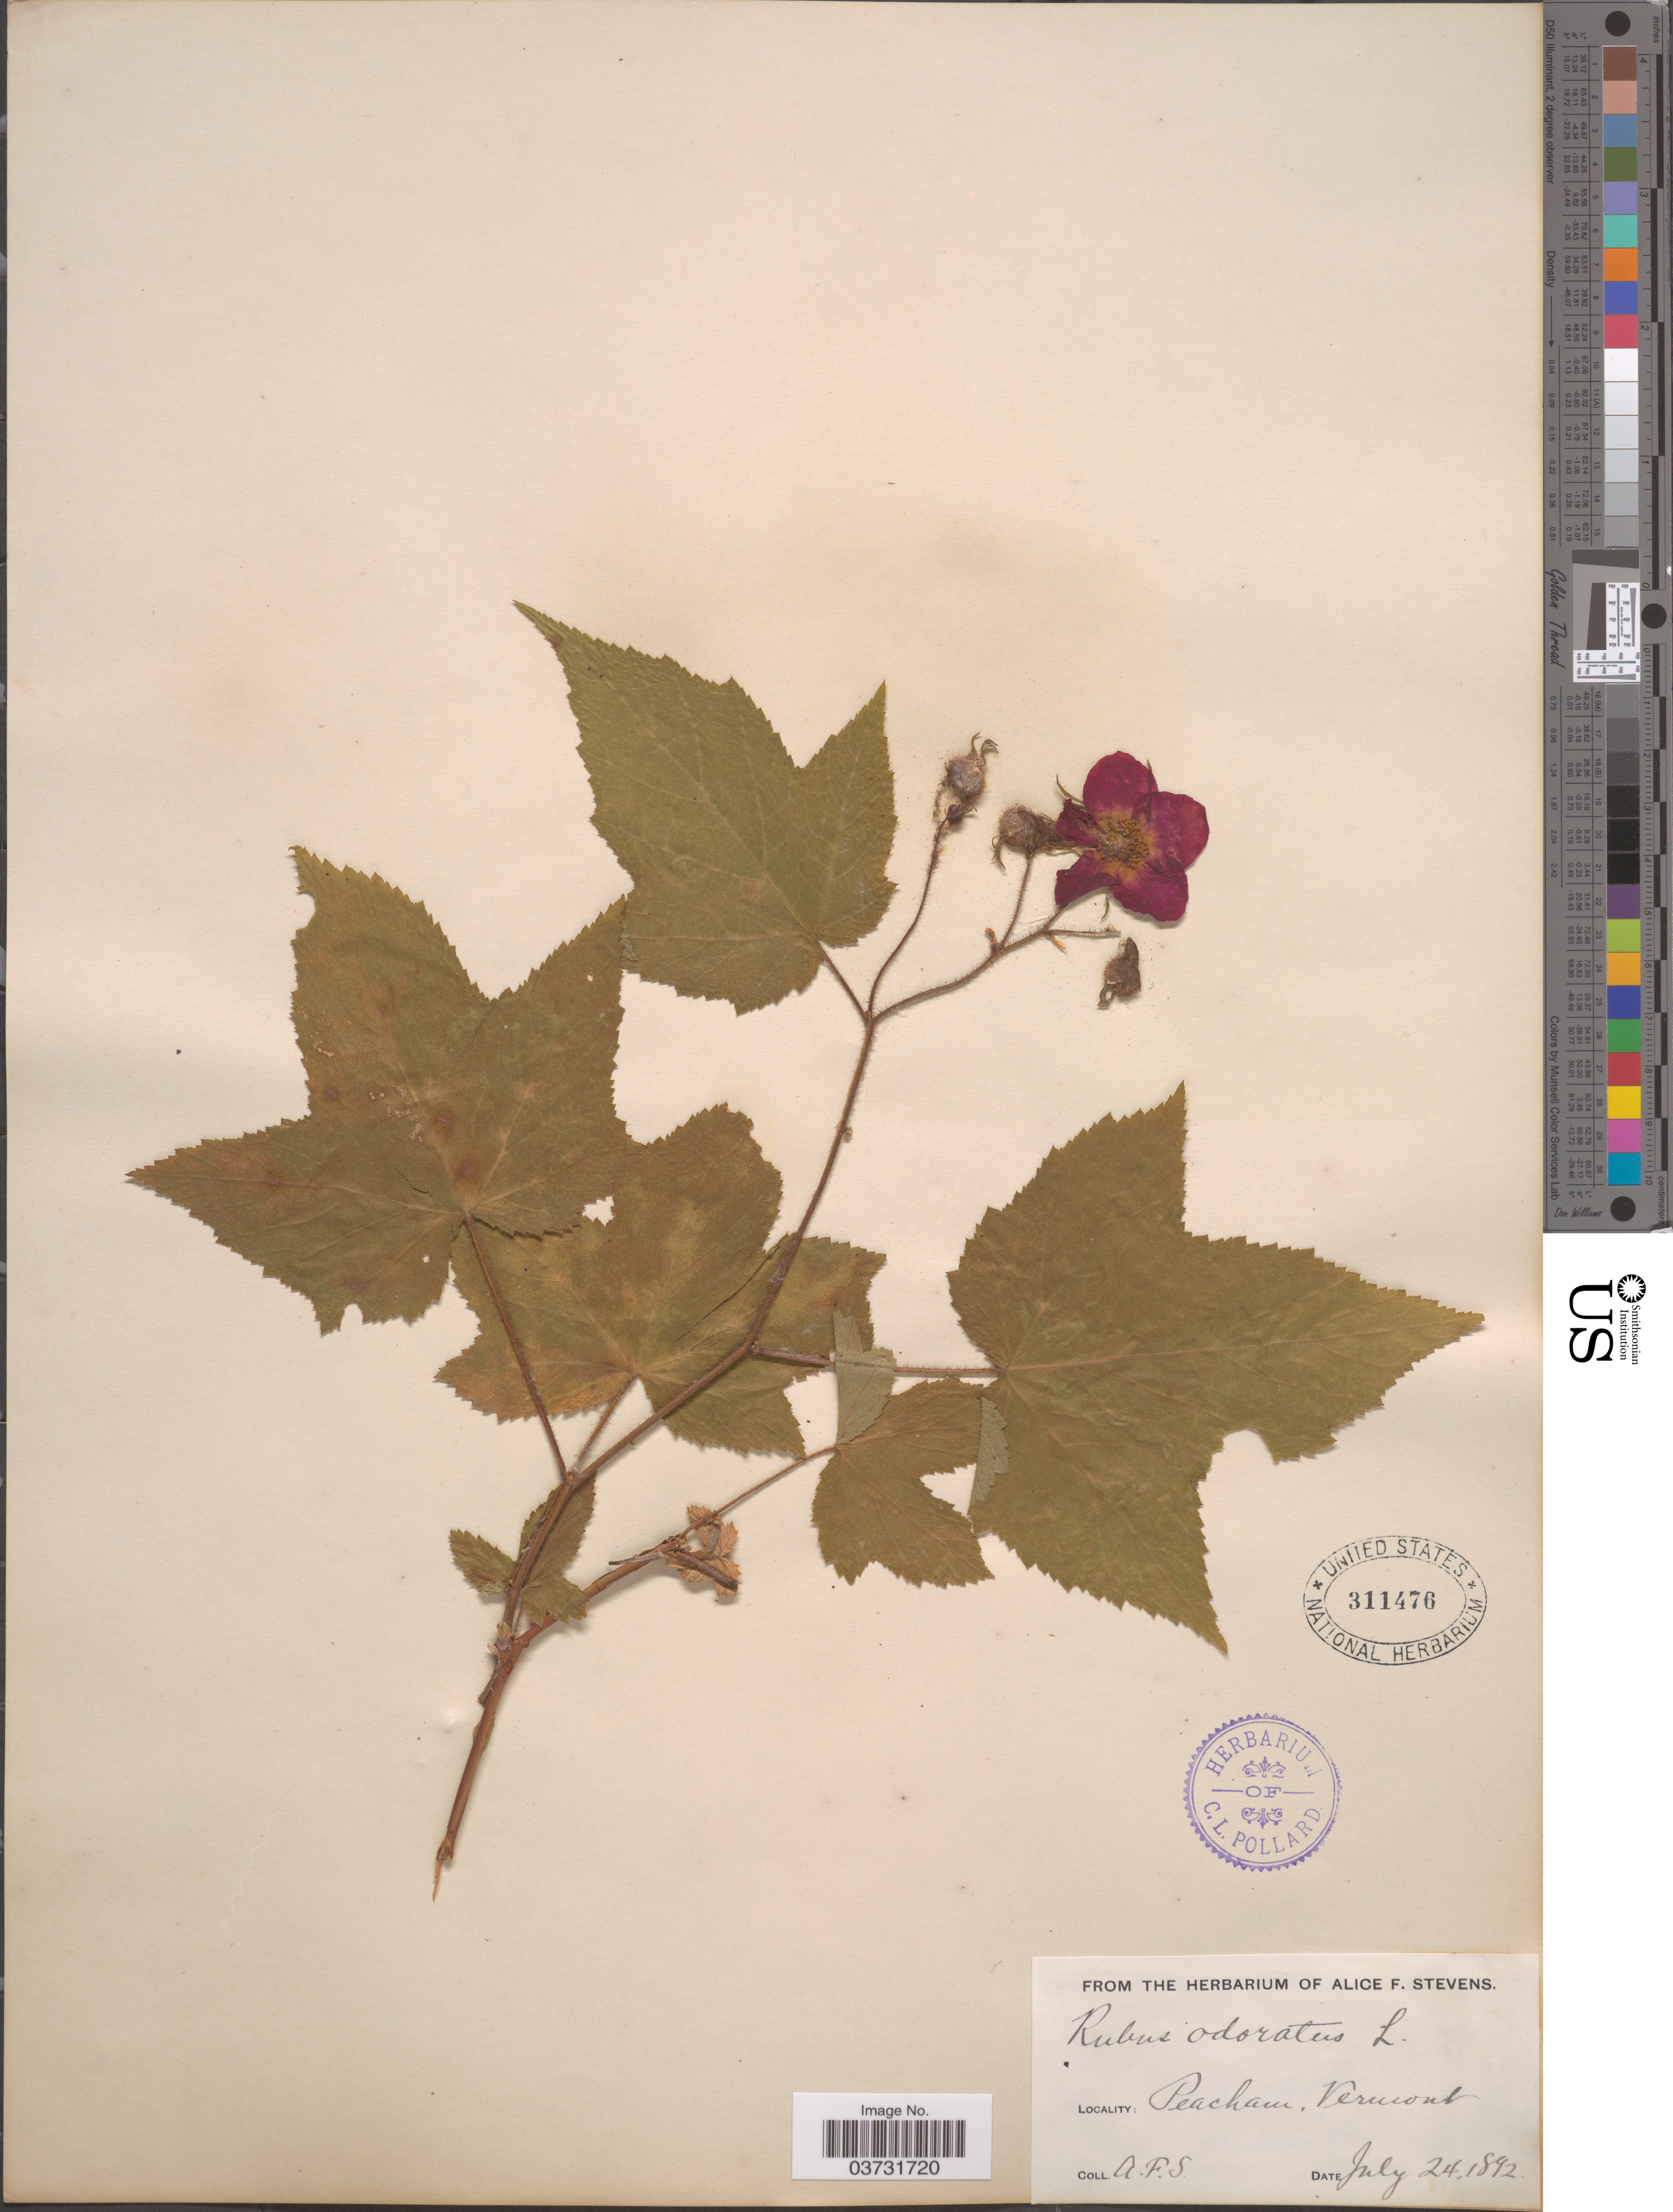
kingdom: Plantae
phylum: Tracheophyta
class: Magnoliopsida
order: Rosales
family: Rosaceae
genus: Rubus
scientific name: Rubus odoratus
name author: L.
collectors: A. Stevens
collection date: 1892-07-24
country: United States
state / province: Vermont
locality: Peacham.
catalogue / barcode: US 311476